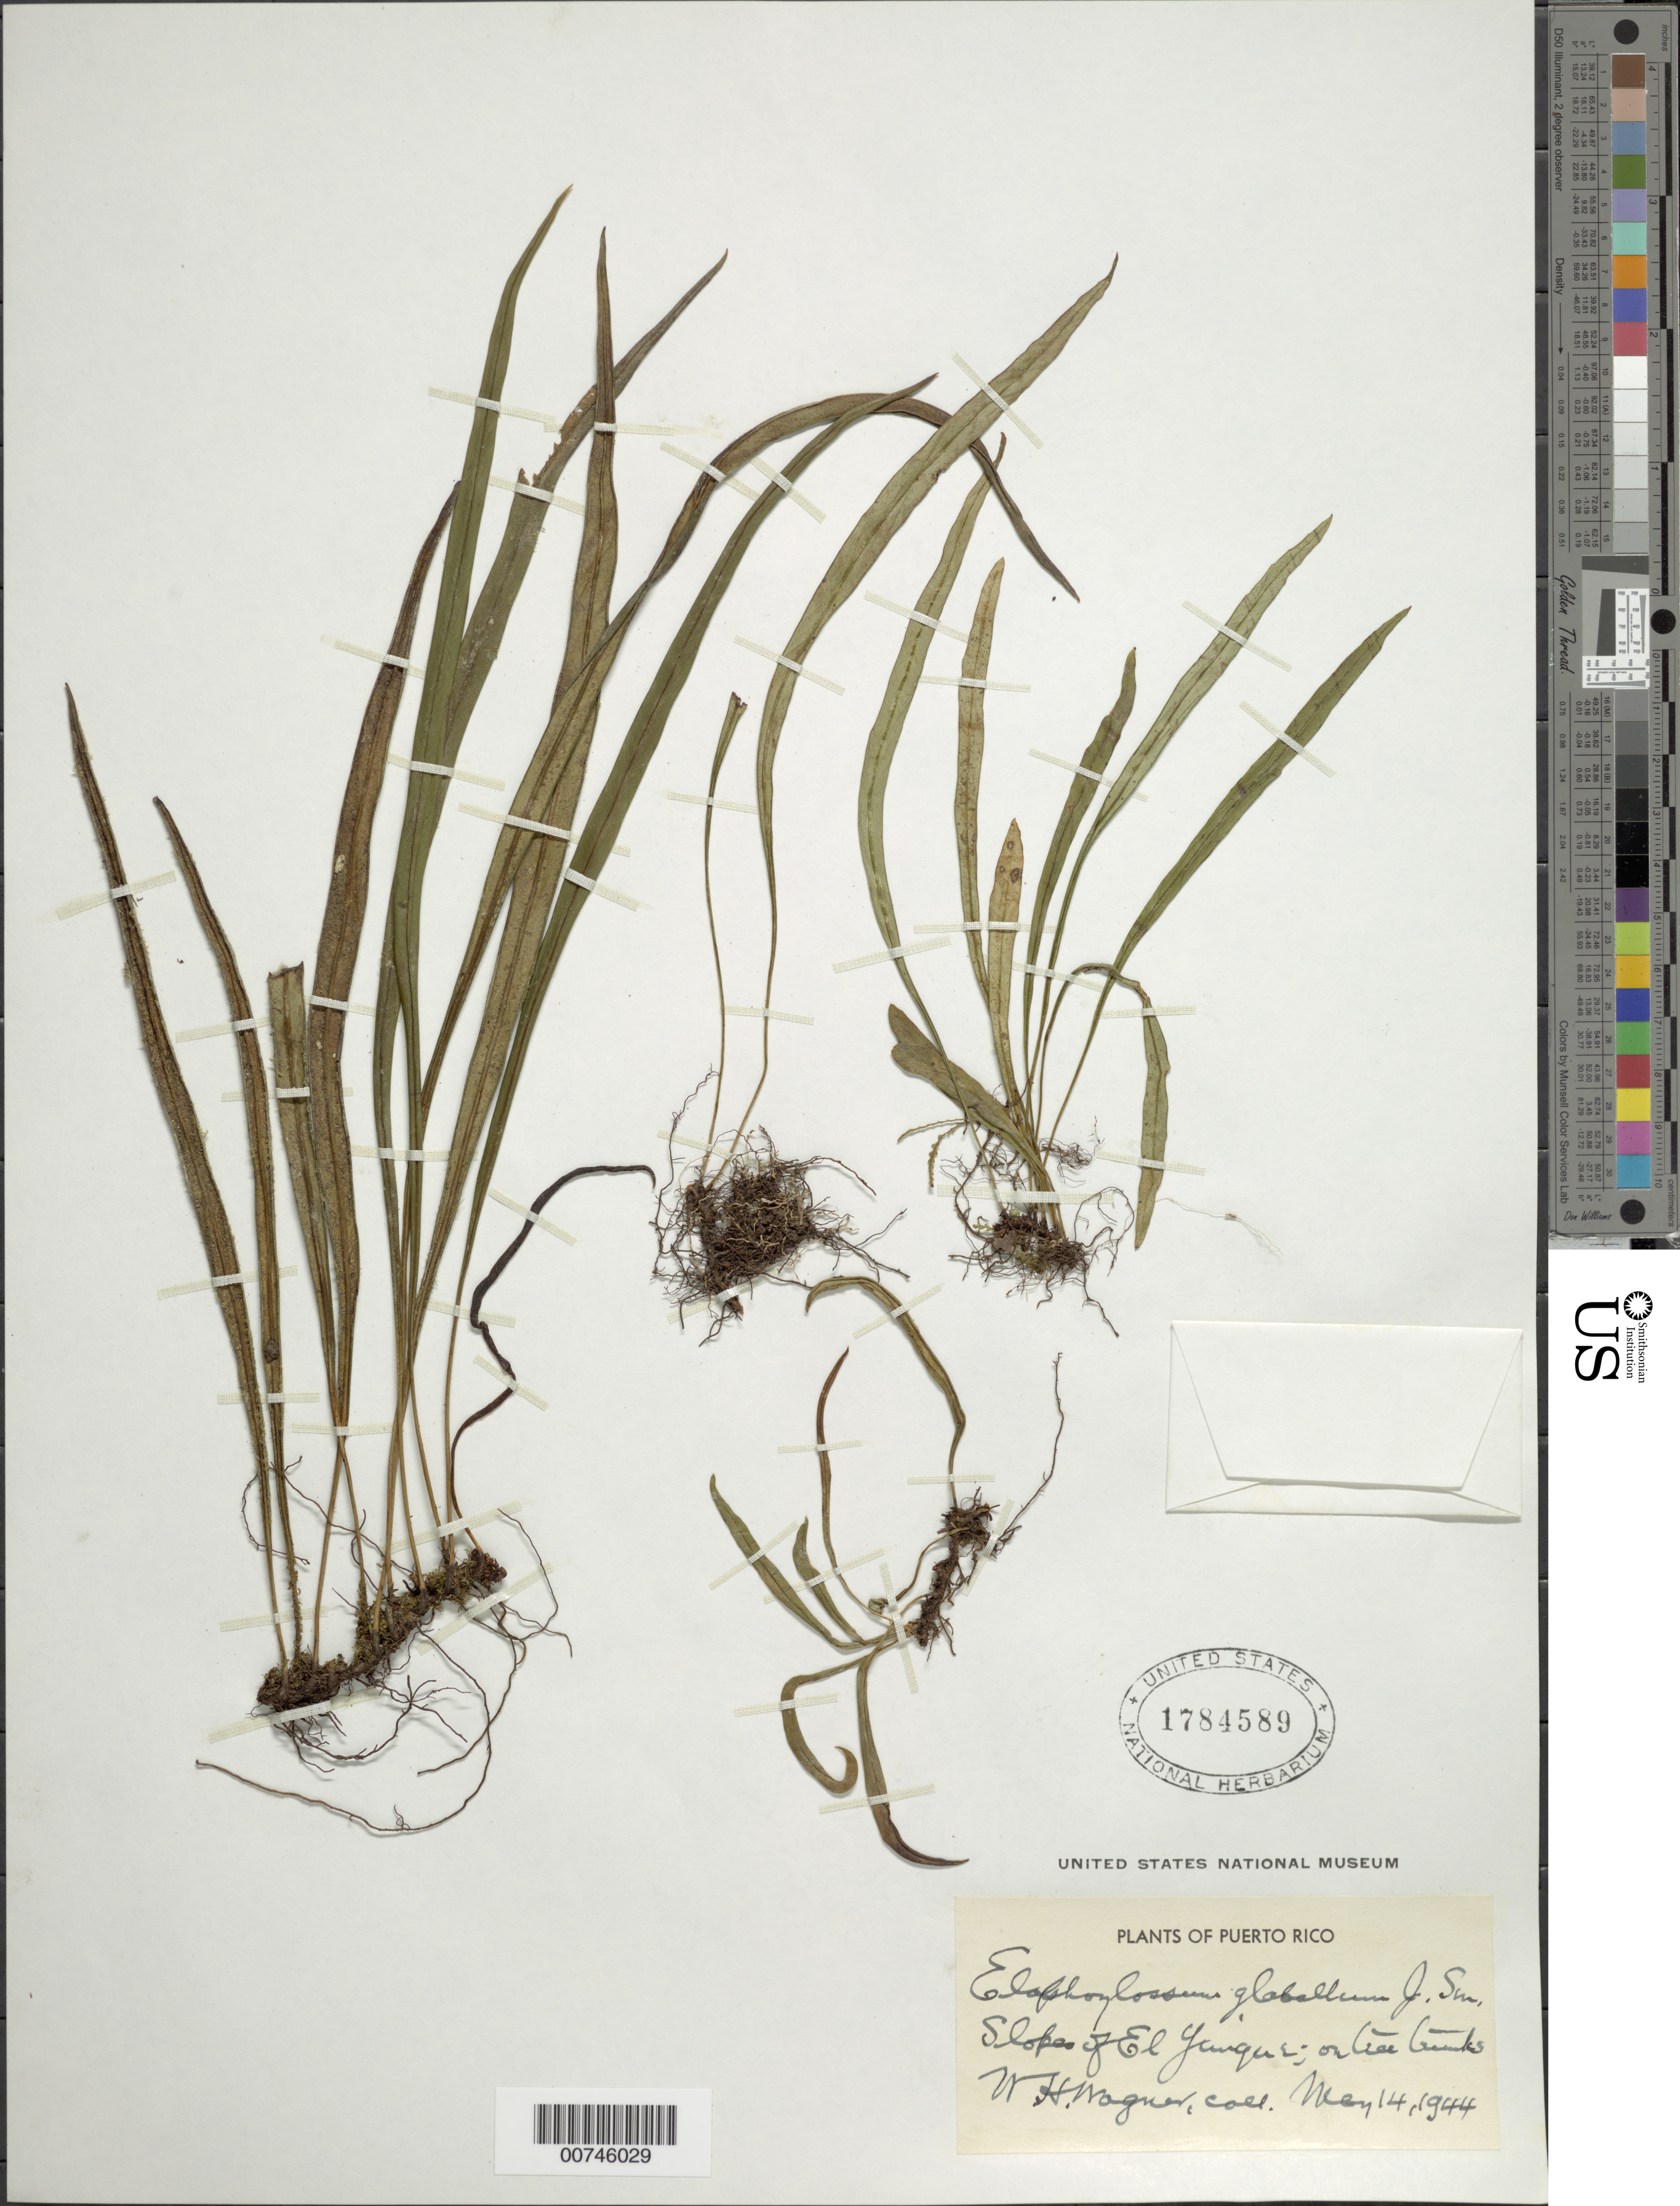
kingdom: Plantae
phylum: Tracheophyta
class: Polypodiopsida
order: Polypodiales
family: Dryopteridaceae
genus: Elaphoglossum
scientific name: Elaphoglossum glabellum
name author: J. Sm.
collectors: W. H. Wagner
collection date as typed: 14 May 1944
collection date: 1944-05-14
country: Puerto Rico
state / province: Río Grande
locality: Slopes of El Yunque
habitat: On tree trunks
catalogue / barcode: US 1784589